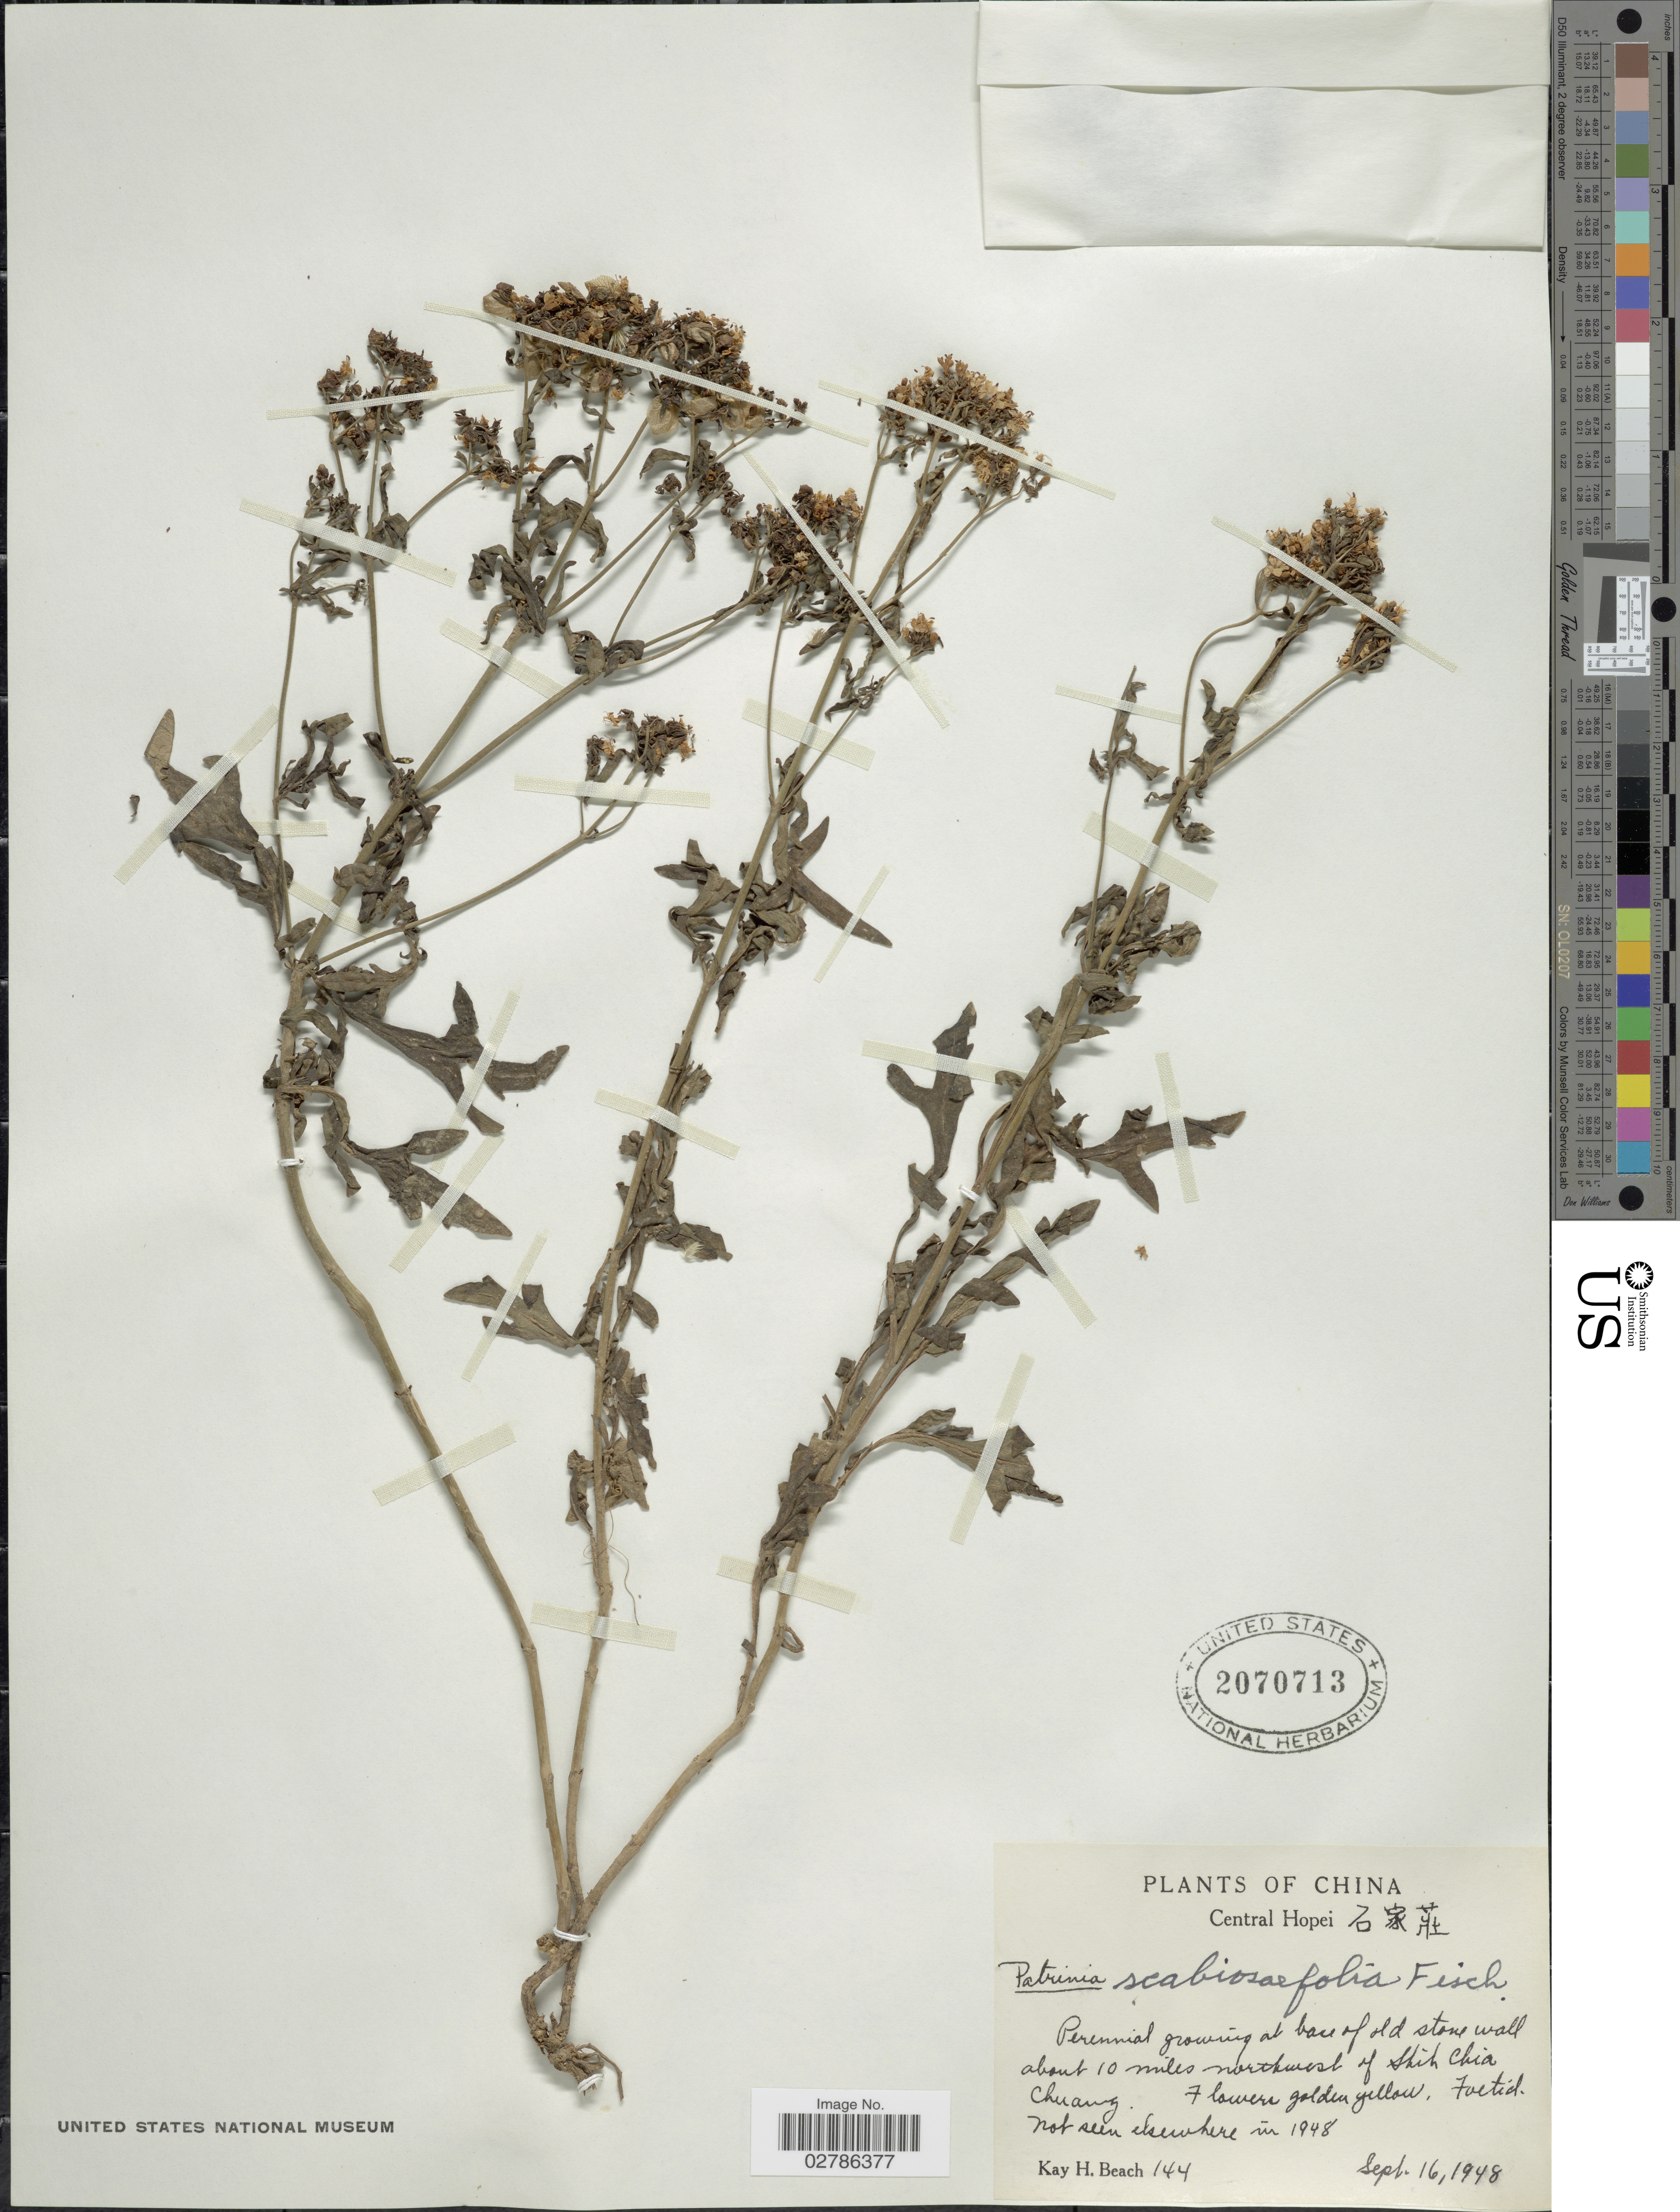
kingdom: Plantae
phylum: Tracheophyta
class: Magnoliopsida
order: Dipsacales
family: Caprifoliaceae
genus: Patrinia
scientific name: Patrinia scabiosifolia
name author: Link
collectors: K. H. Beach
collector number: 144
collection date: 1948-09-16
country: China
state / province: Hebei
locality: Central Hopei X, about 10 miles northwest of Shih Chia Chuang.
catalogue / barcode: US 2070713